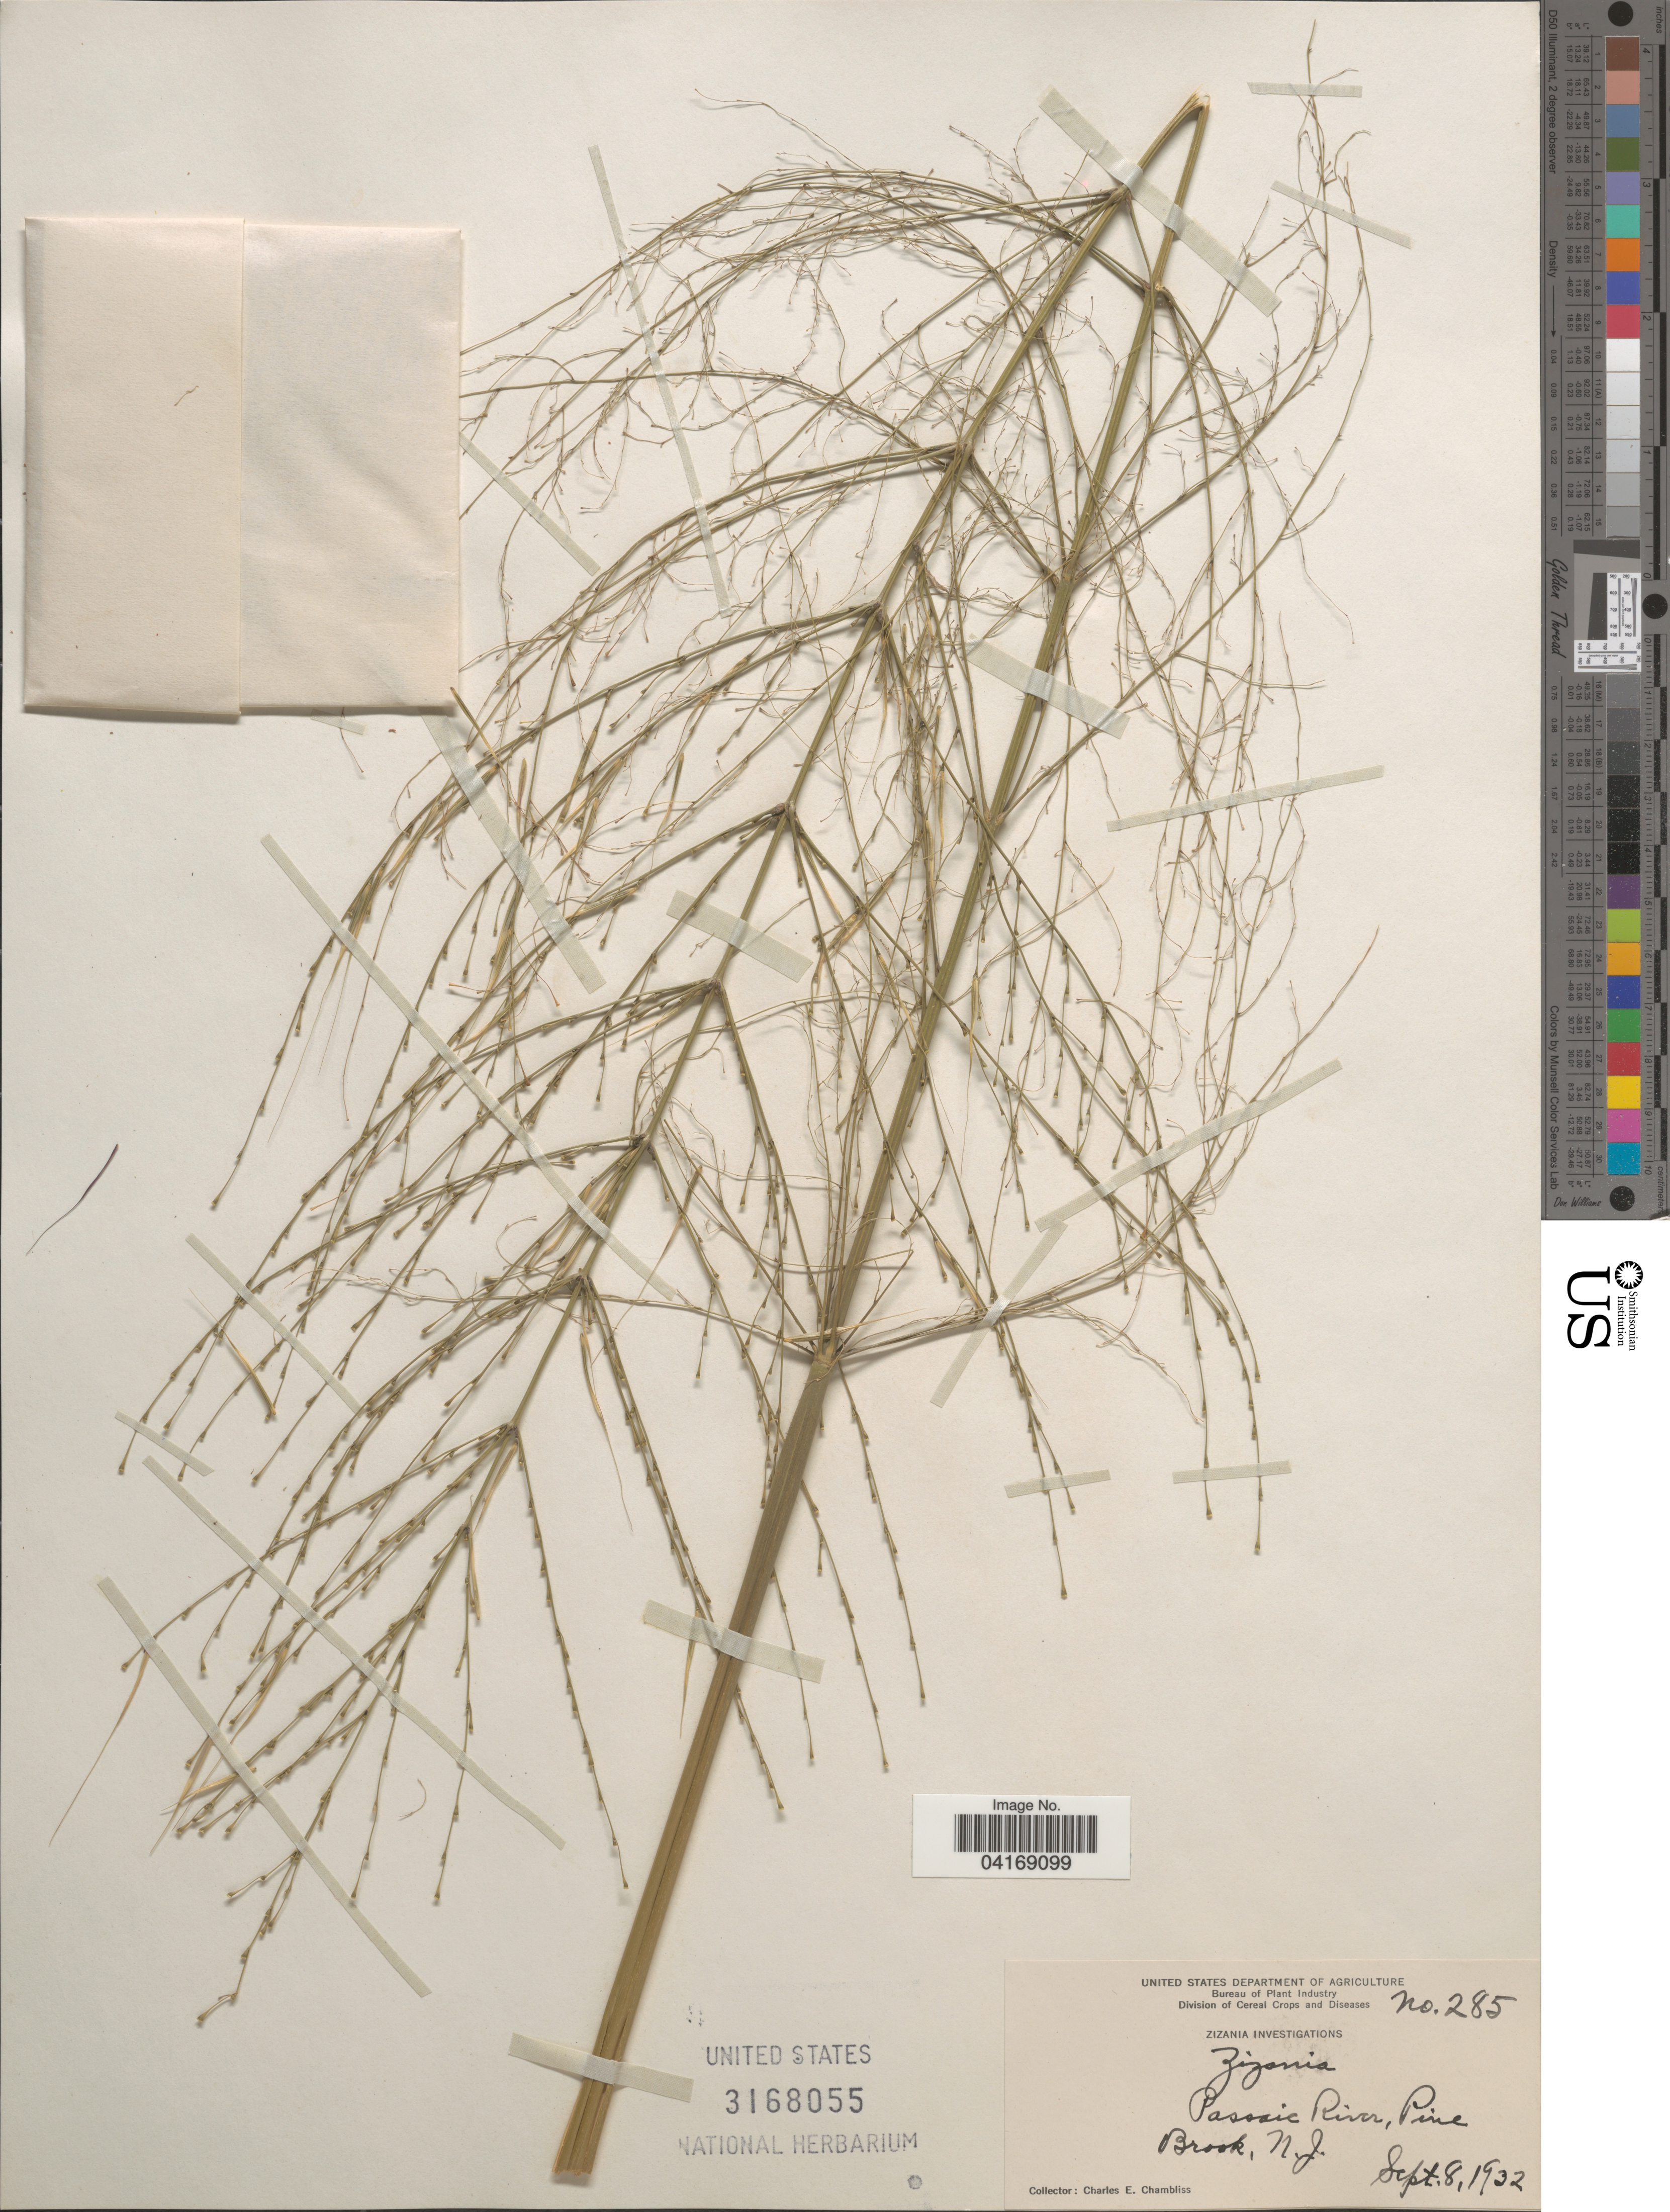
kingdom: Plantae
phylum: Tracheophyta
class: Liliopsida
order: Poales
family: Poaceae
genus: Zizania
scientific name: Zizania sp.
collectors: C. Chambliss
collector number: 285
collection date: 1932-09-08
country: United States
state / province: New Jersey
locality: Passaic River, Pine Brook.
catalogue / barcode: US 3168055